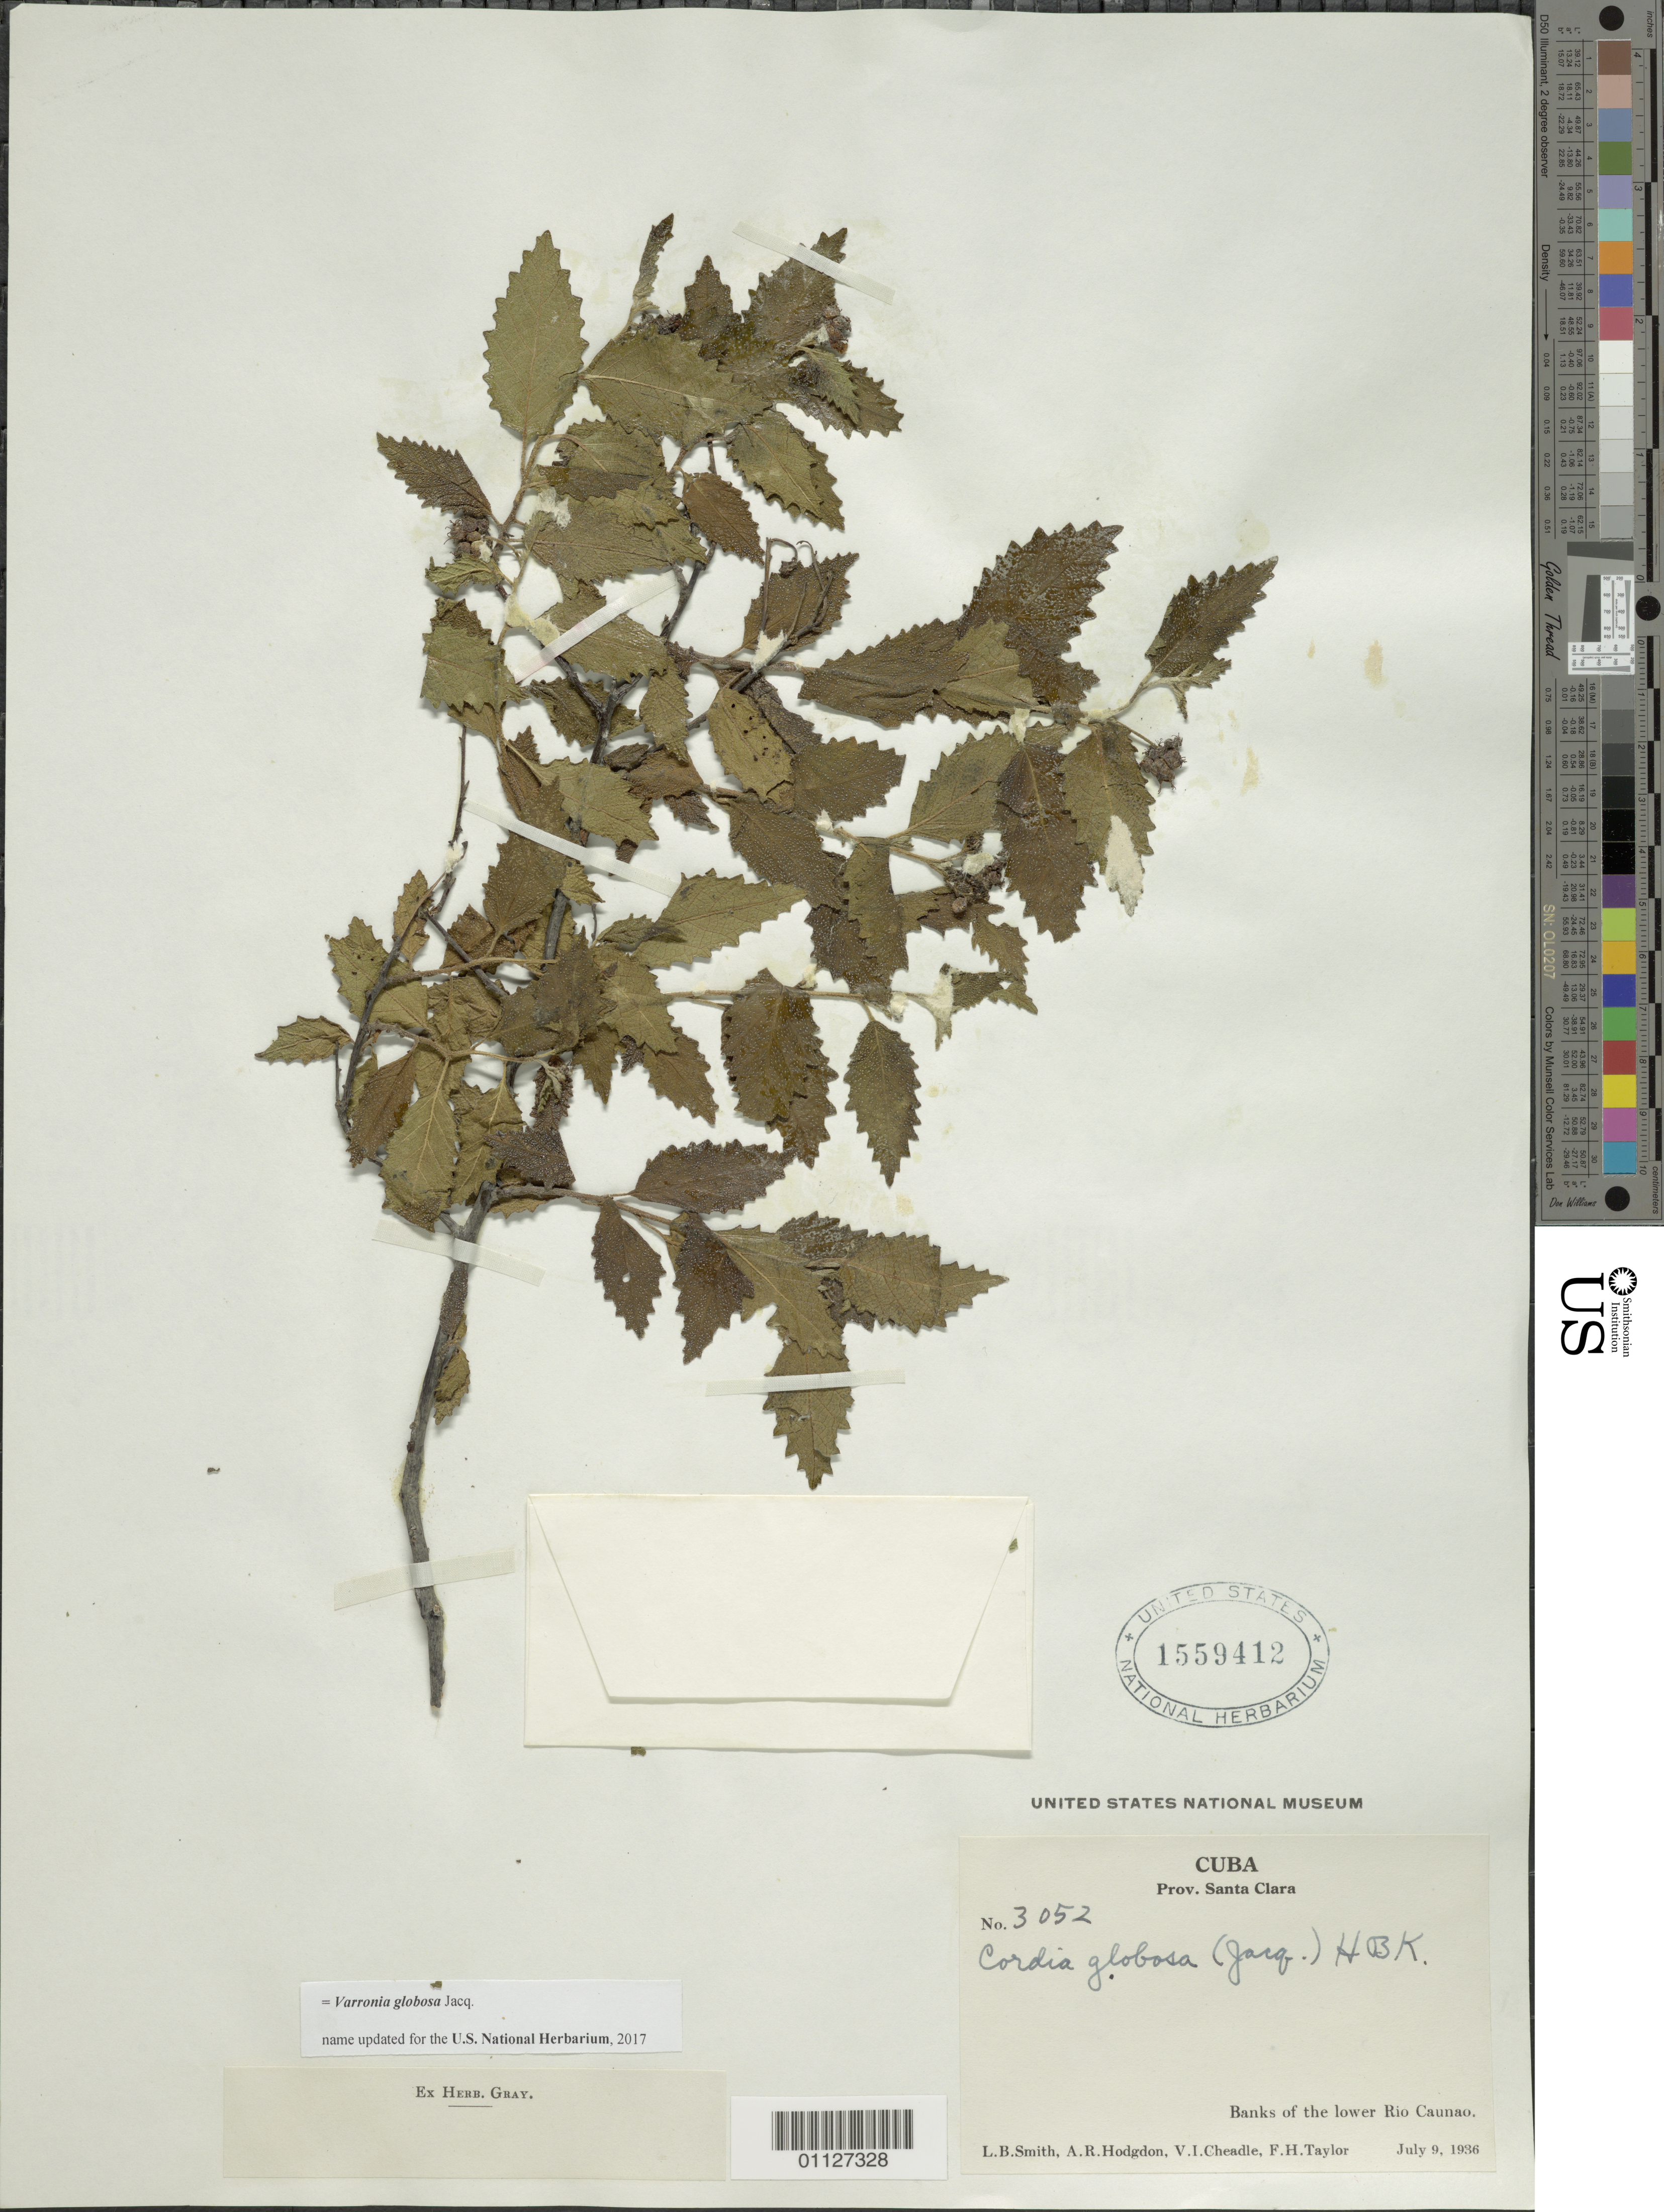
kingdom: Plantae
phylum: Tracheophyta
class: Magnoliopsida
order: Boraginales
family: Cordiaceae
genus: Varronia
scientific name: Varronia globosa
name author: Jacq.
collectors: L. Smith, A. R. Hodgdon, V. I. Cheadle & F. H. Taylor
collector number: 3052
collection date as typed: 09 Jul 1936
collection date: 1936-07-09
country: Cuba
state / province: Cienfuegos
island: Cuba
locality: Banks of the lower Rio Caunao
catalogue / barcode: US 1559412